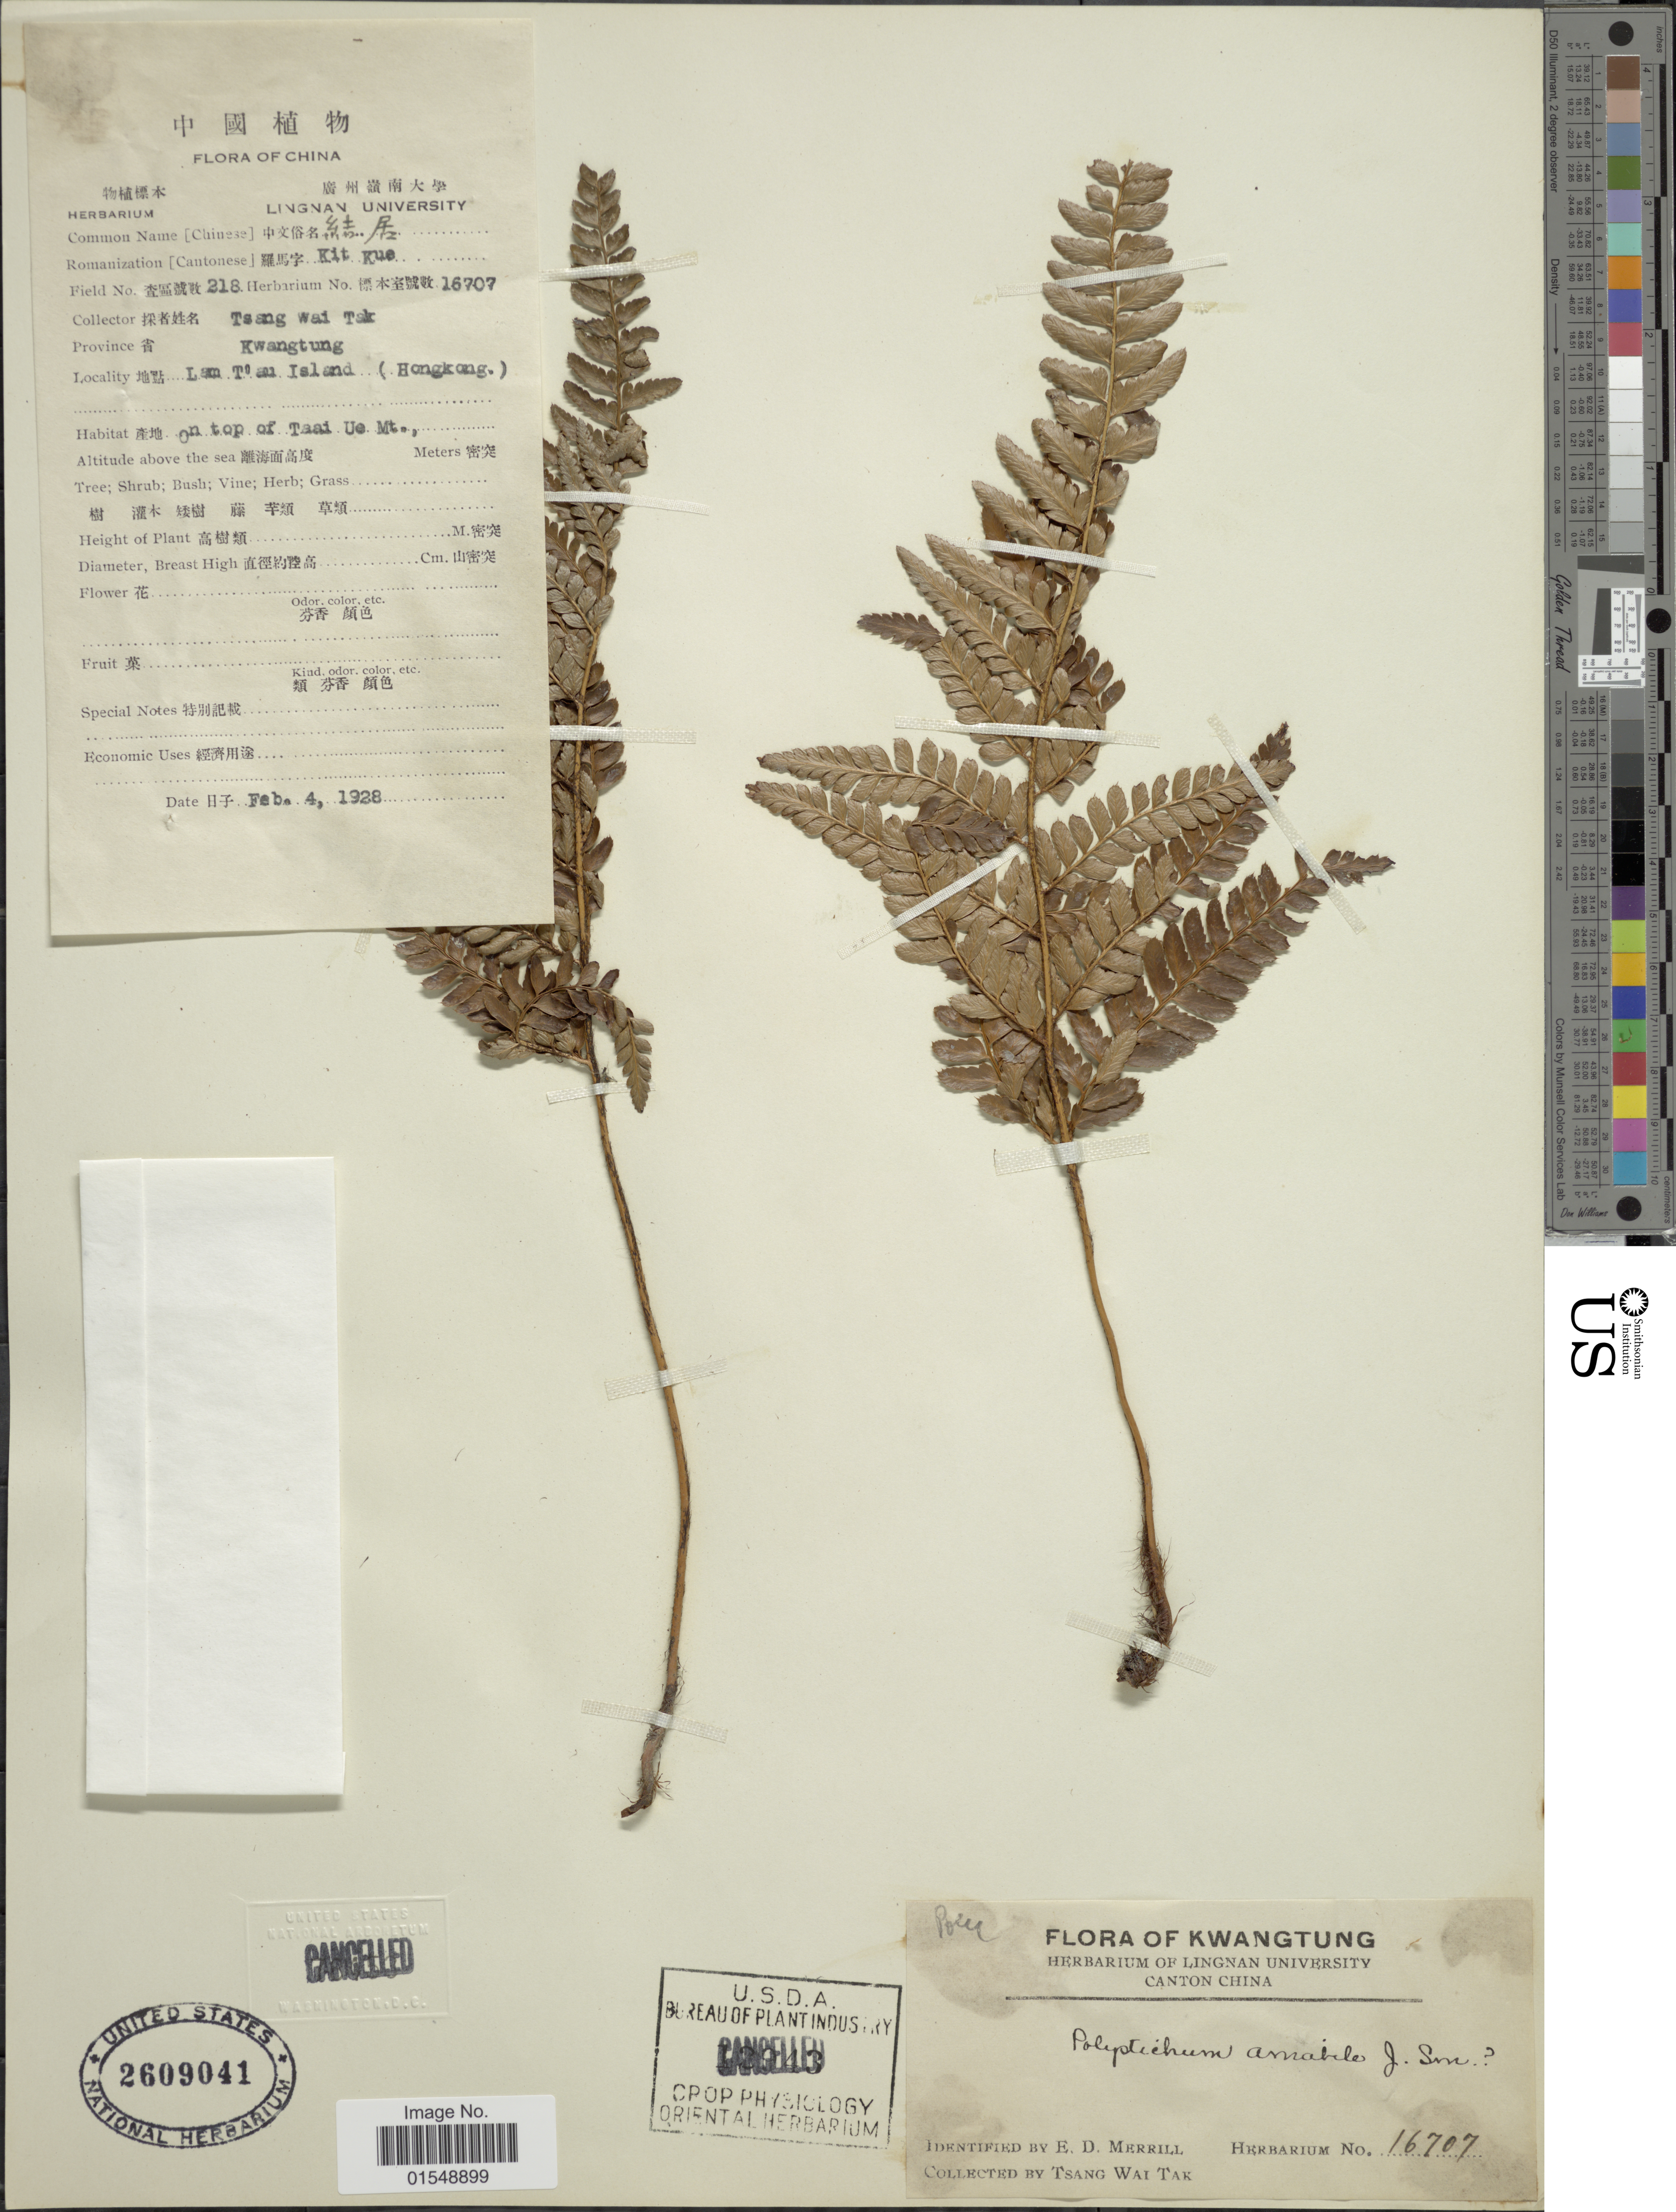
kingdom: Plantae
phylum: Tracheophyta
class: Polypodiopsida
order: Polypodiales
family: Dryopteridaceae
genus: Arachniodes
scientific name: Arachniodes amabilis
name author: (Blume) Tindale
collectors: T. Tak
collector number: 16707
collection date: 1928-02-04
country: China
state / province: Guangdong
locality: Kwangtung, Lam T'au Island (Hongkong), on top of Taai Ue Mt.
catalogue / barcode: US 2609041